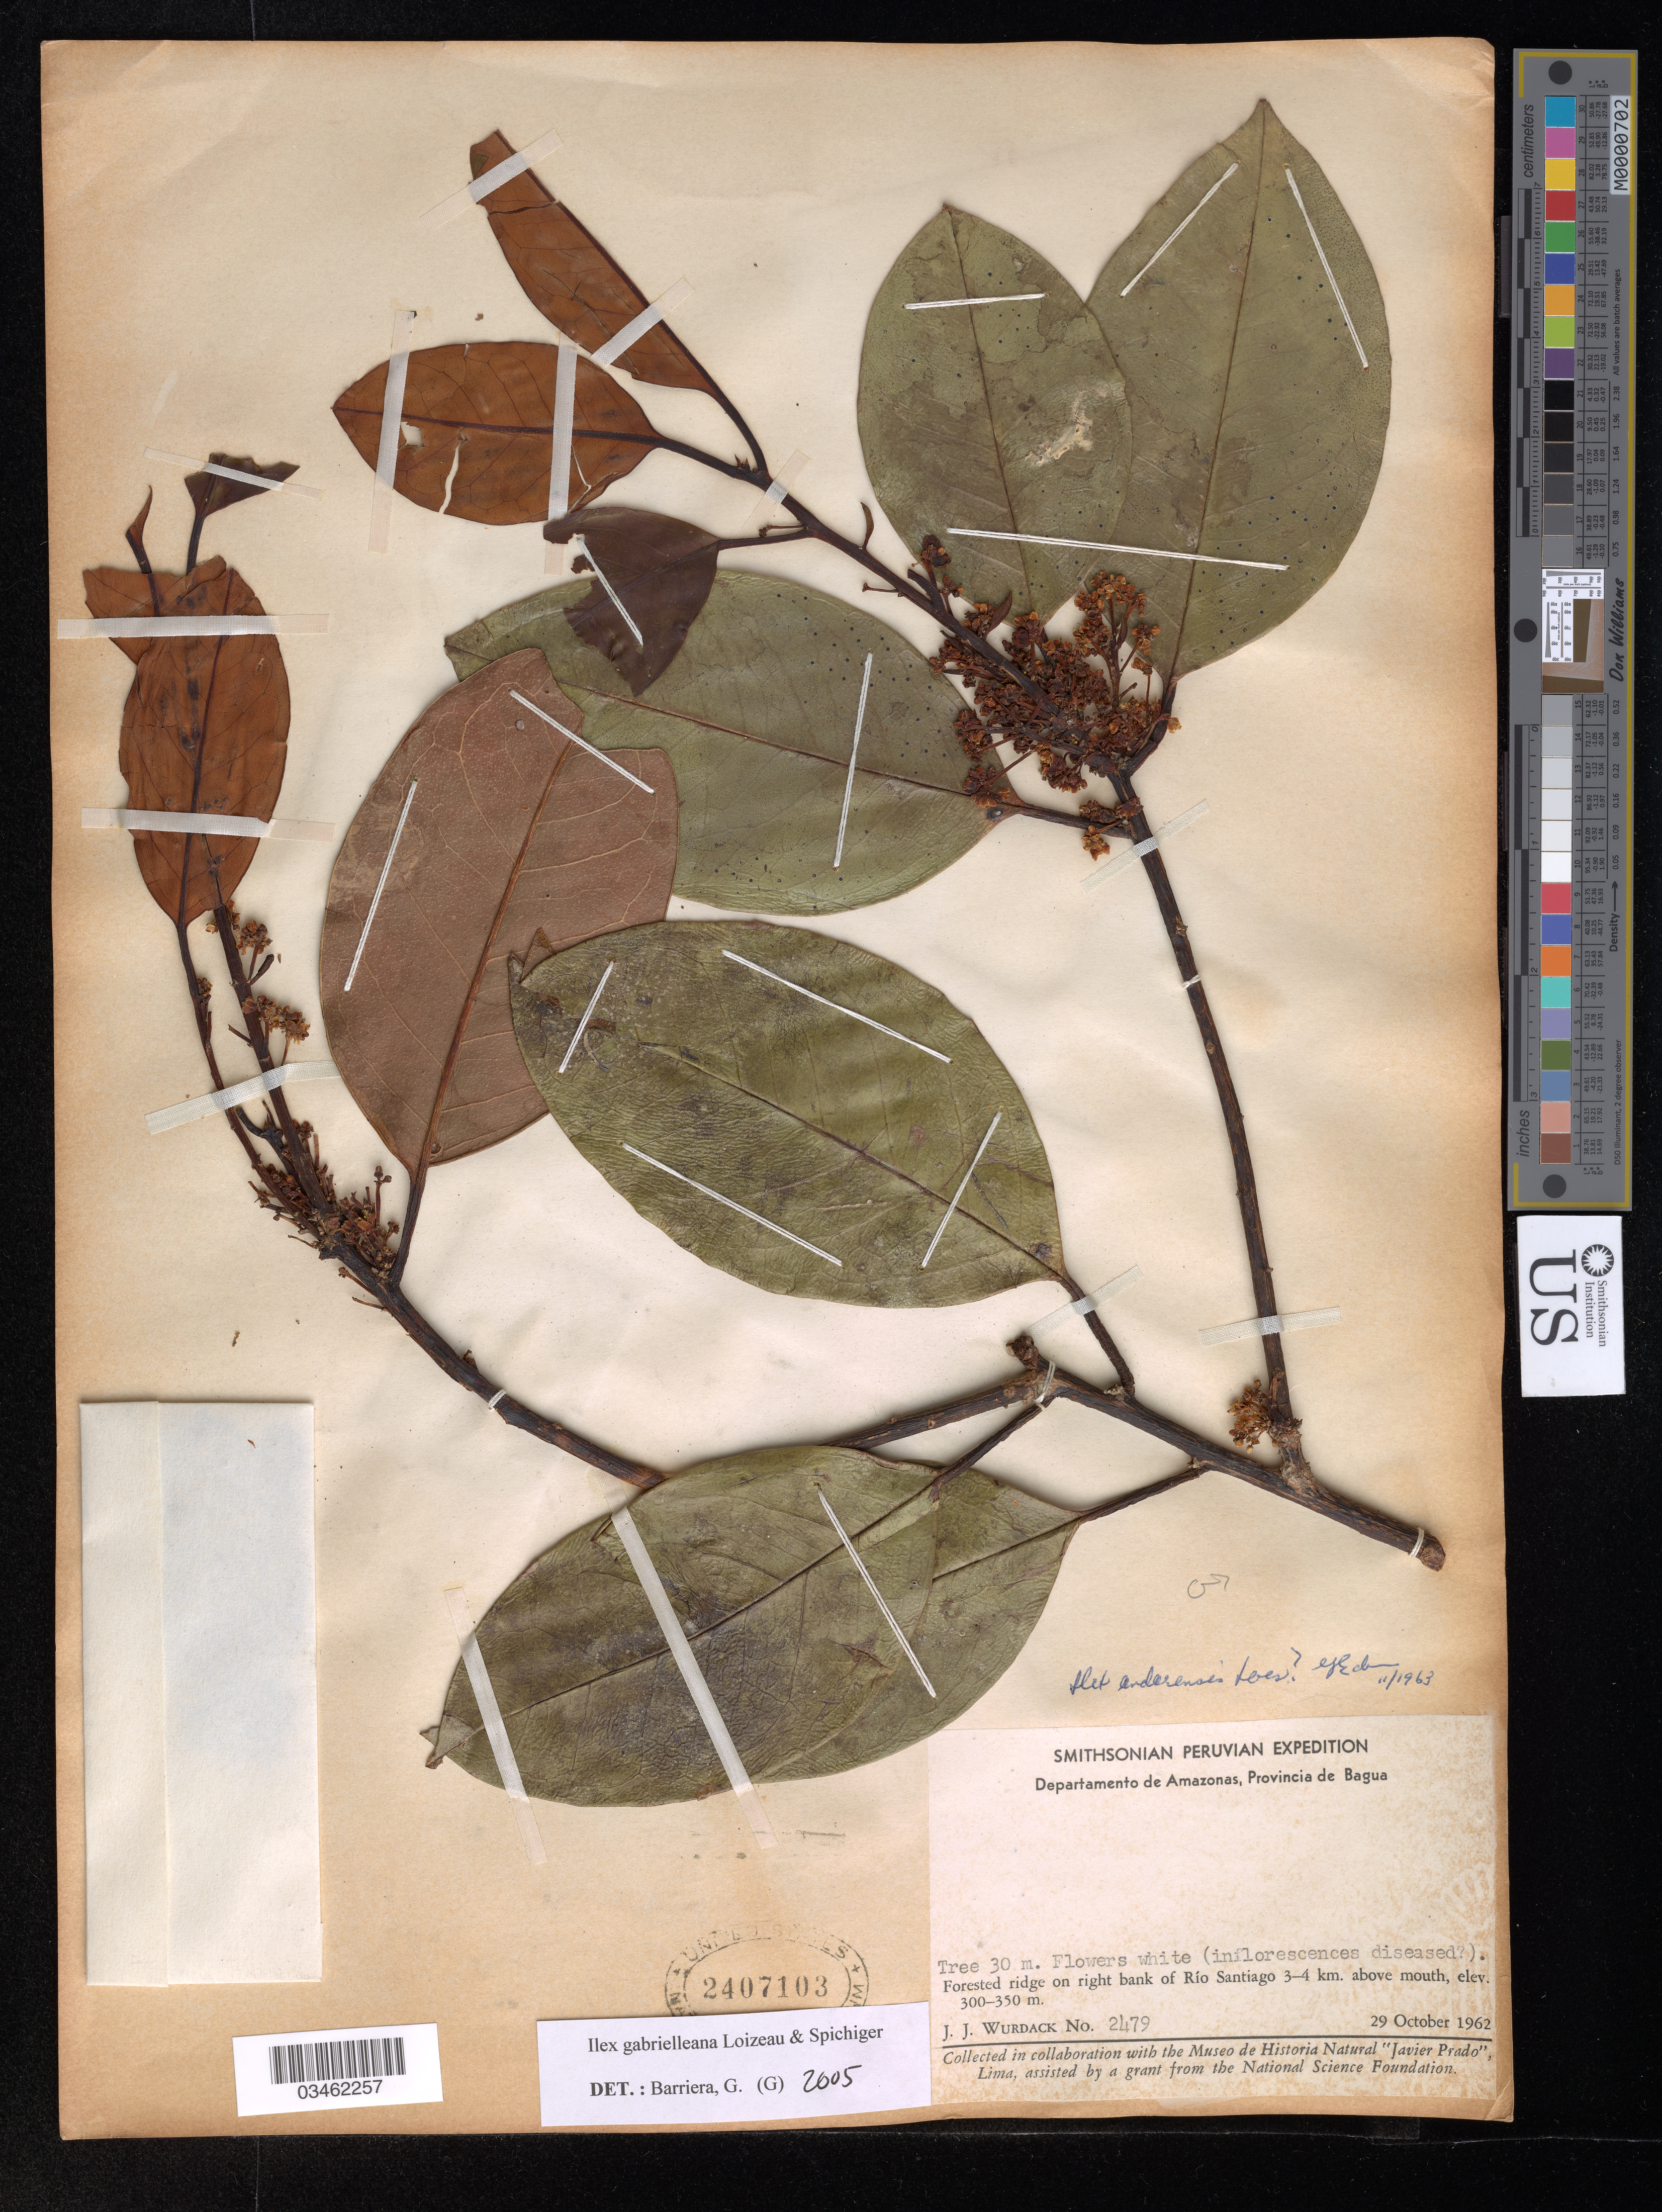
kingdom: Plantae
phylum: Tracheophyta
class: Magnoliopsida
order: Aquifoliales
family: Aquifoliaceae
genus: Ilex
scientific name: Ilex gabrielleana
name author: Loizeau & Spichiger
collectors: J. J. Wurdack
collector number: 2479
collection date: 1962-10-29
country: Peru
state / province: Amazonas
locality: Provincia de Bagua. Forested ridge on right bank of Río Santiago 3-4 km. above mouth.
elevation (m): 300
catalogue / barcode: US 2407103